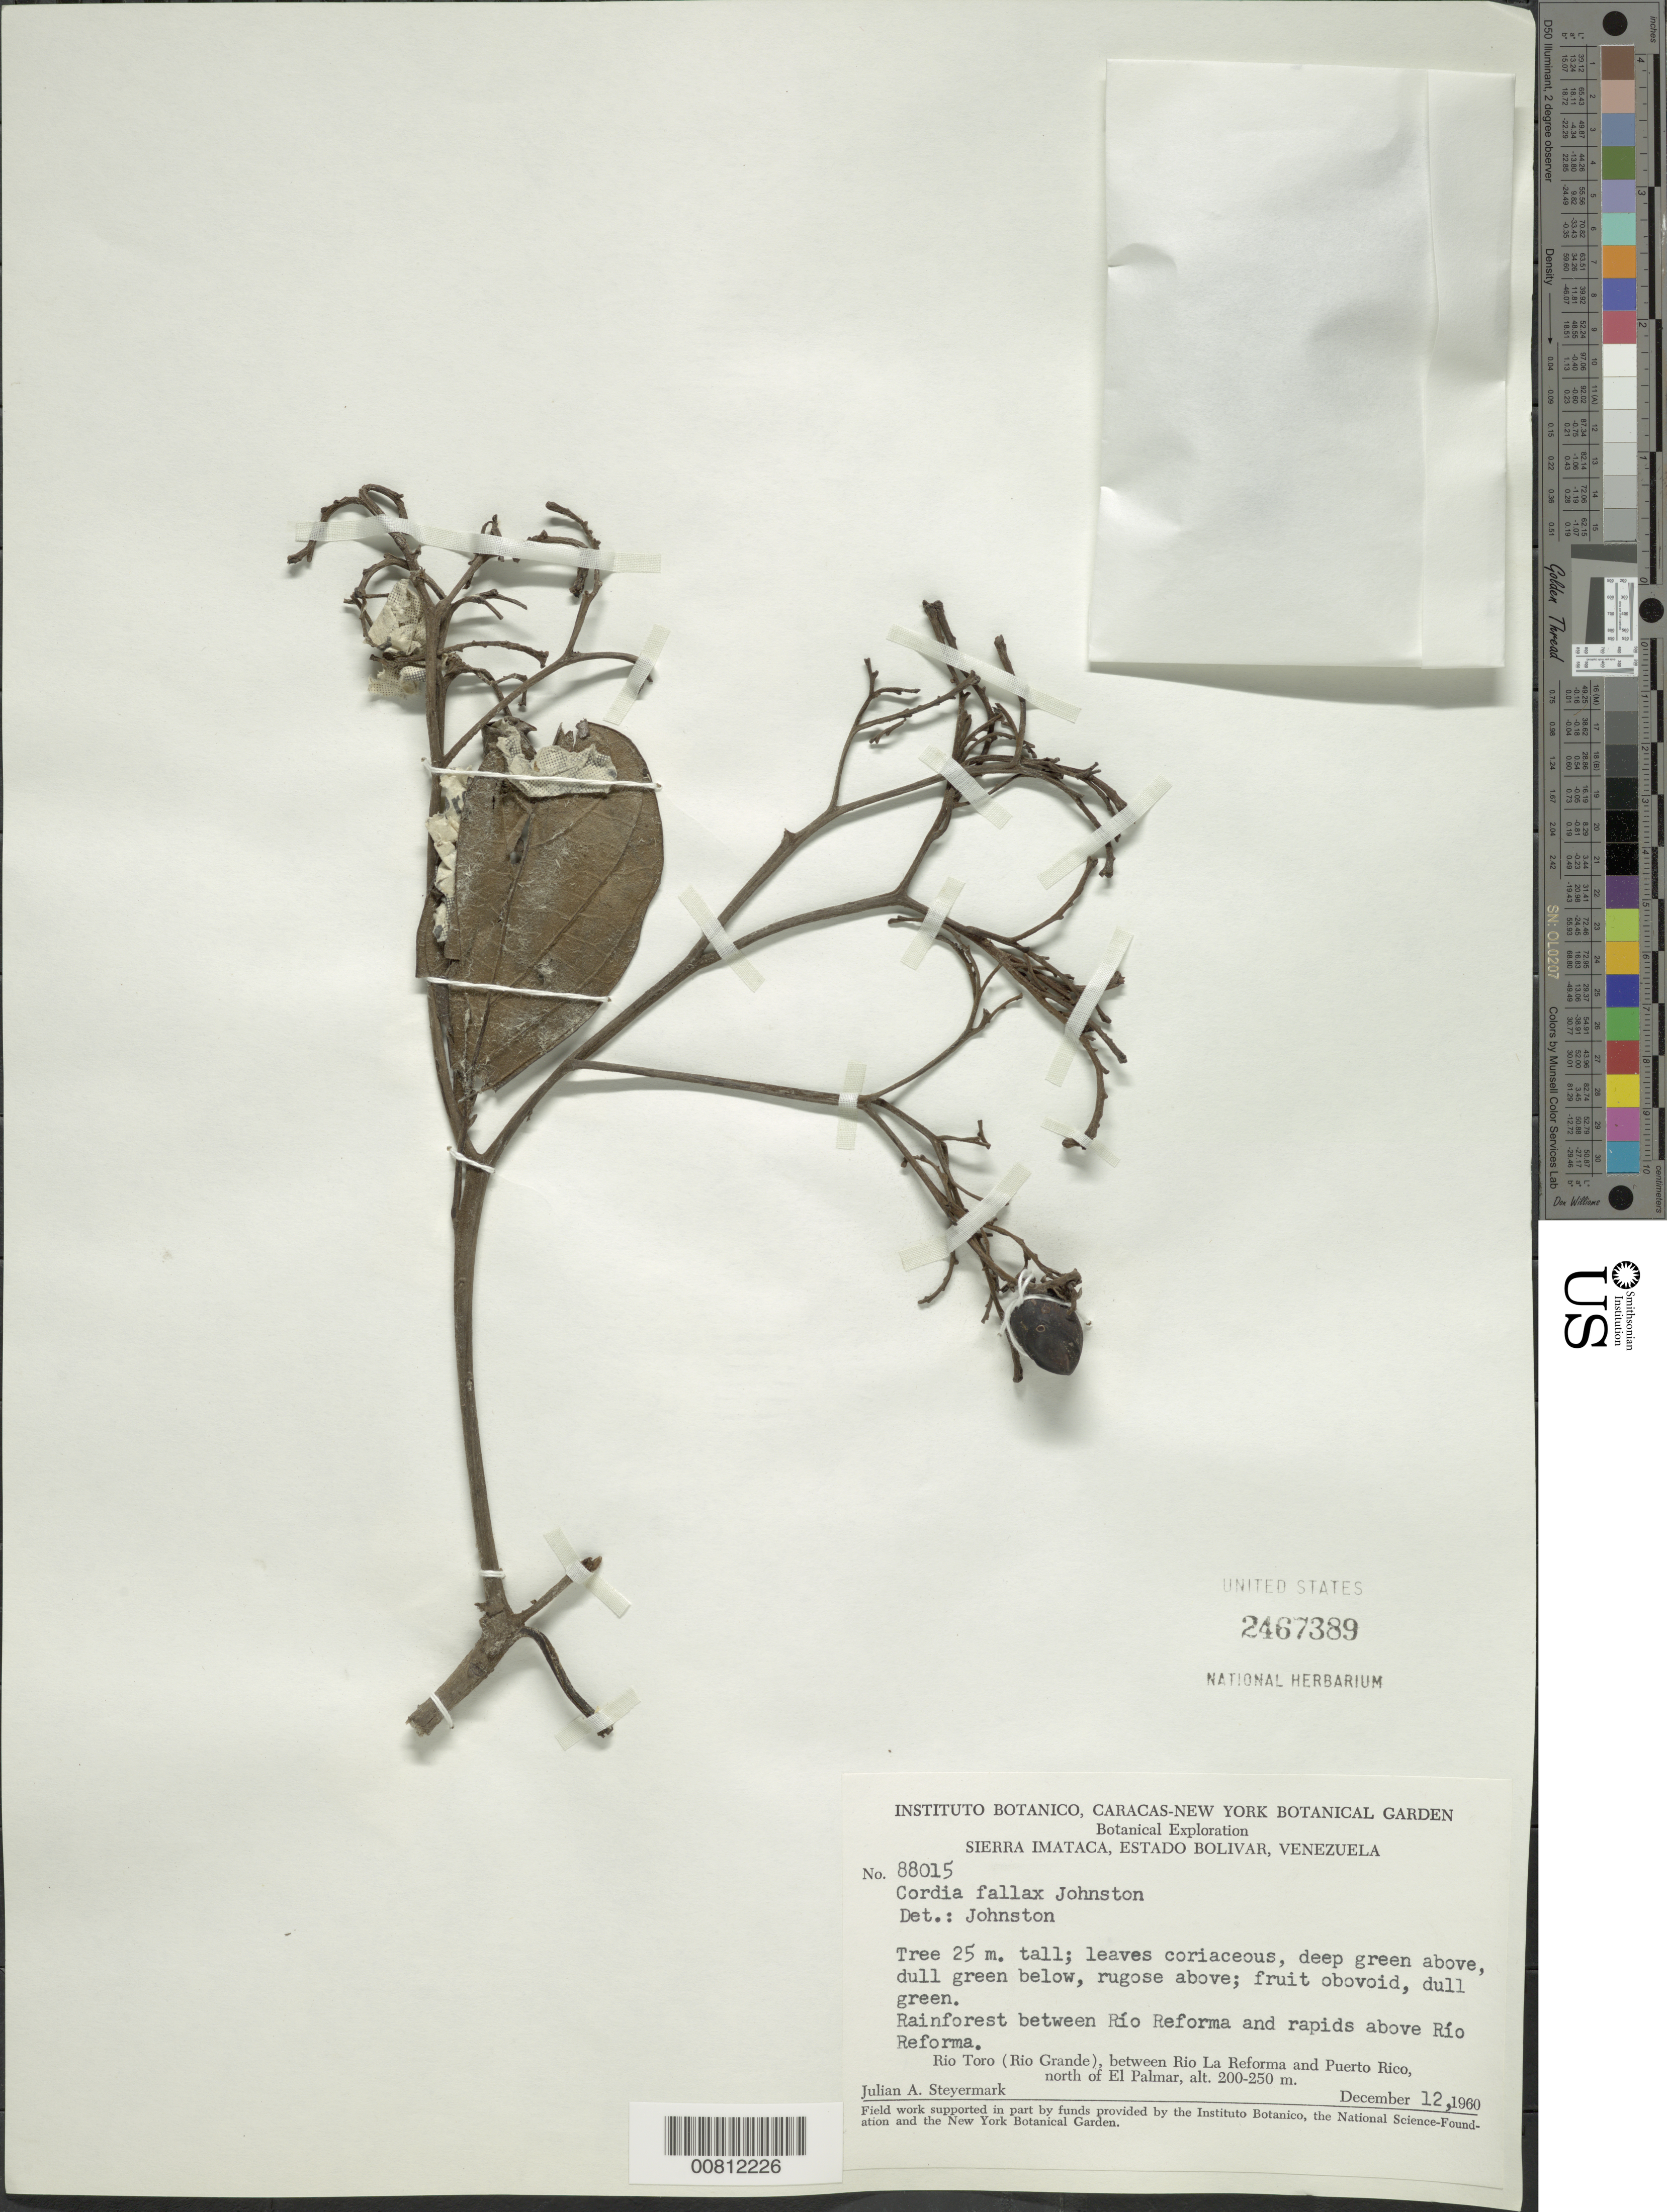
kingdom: Plantae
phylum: Tracheophyta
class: Magnoliopsida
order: Boraginales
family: Cordiaceae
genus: Cordia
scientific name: Cordia fallax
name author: I.M. Johnst.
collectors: J. Steyermark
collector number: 88015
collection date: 1960-12-12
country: Venezuela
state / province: Bolivar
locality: Sierra Imataca. Rainforest between Río Reforma and rapids above Río Reforma. Rio Toro (Rio Grande), between Rio La Reforma and Puerto Rico, north of El Palmar.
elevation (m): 200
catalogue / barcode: US 2467389